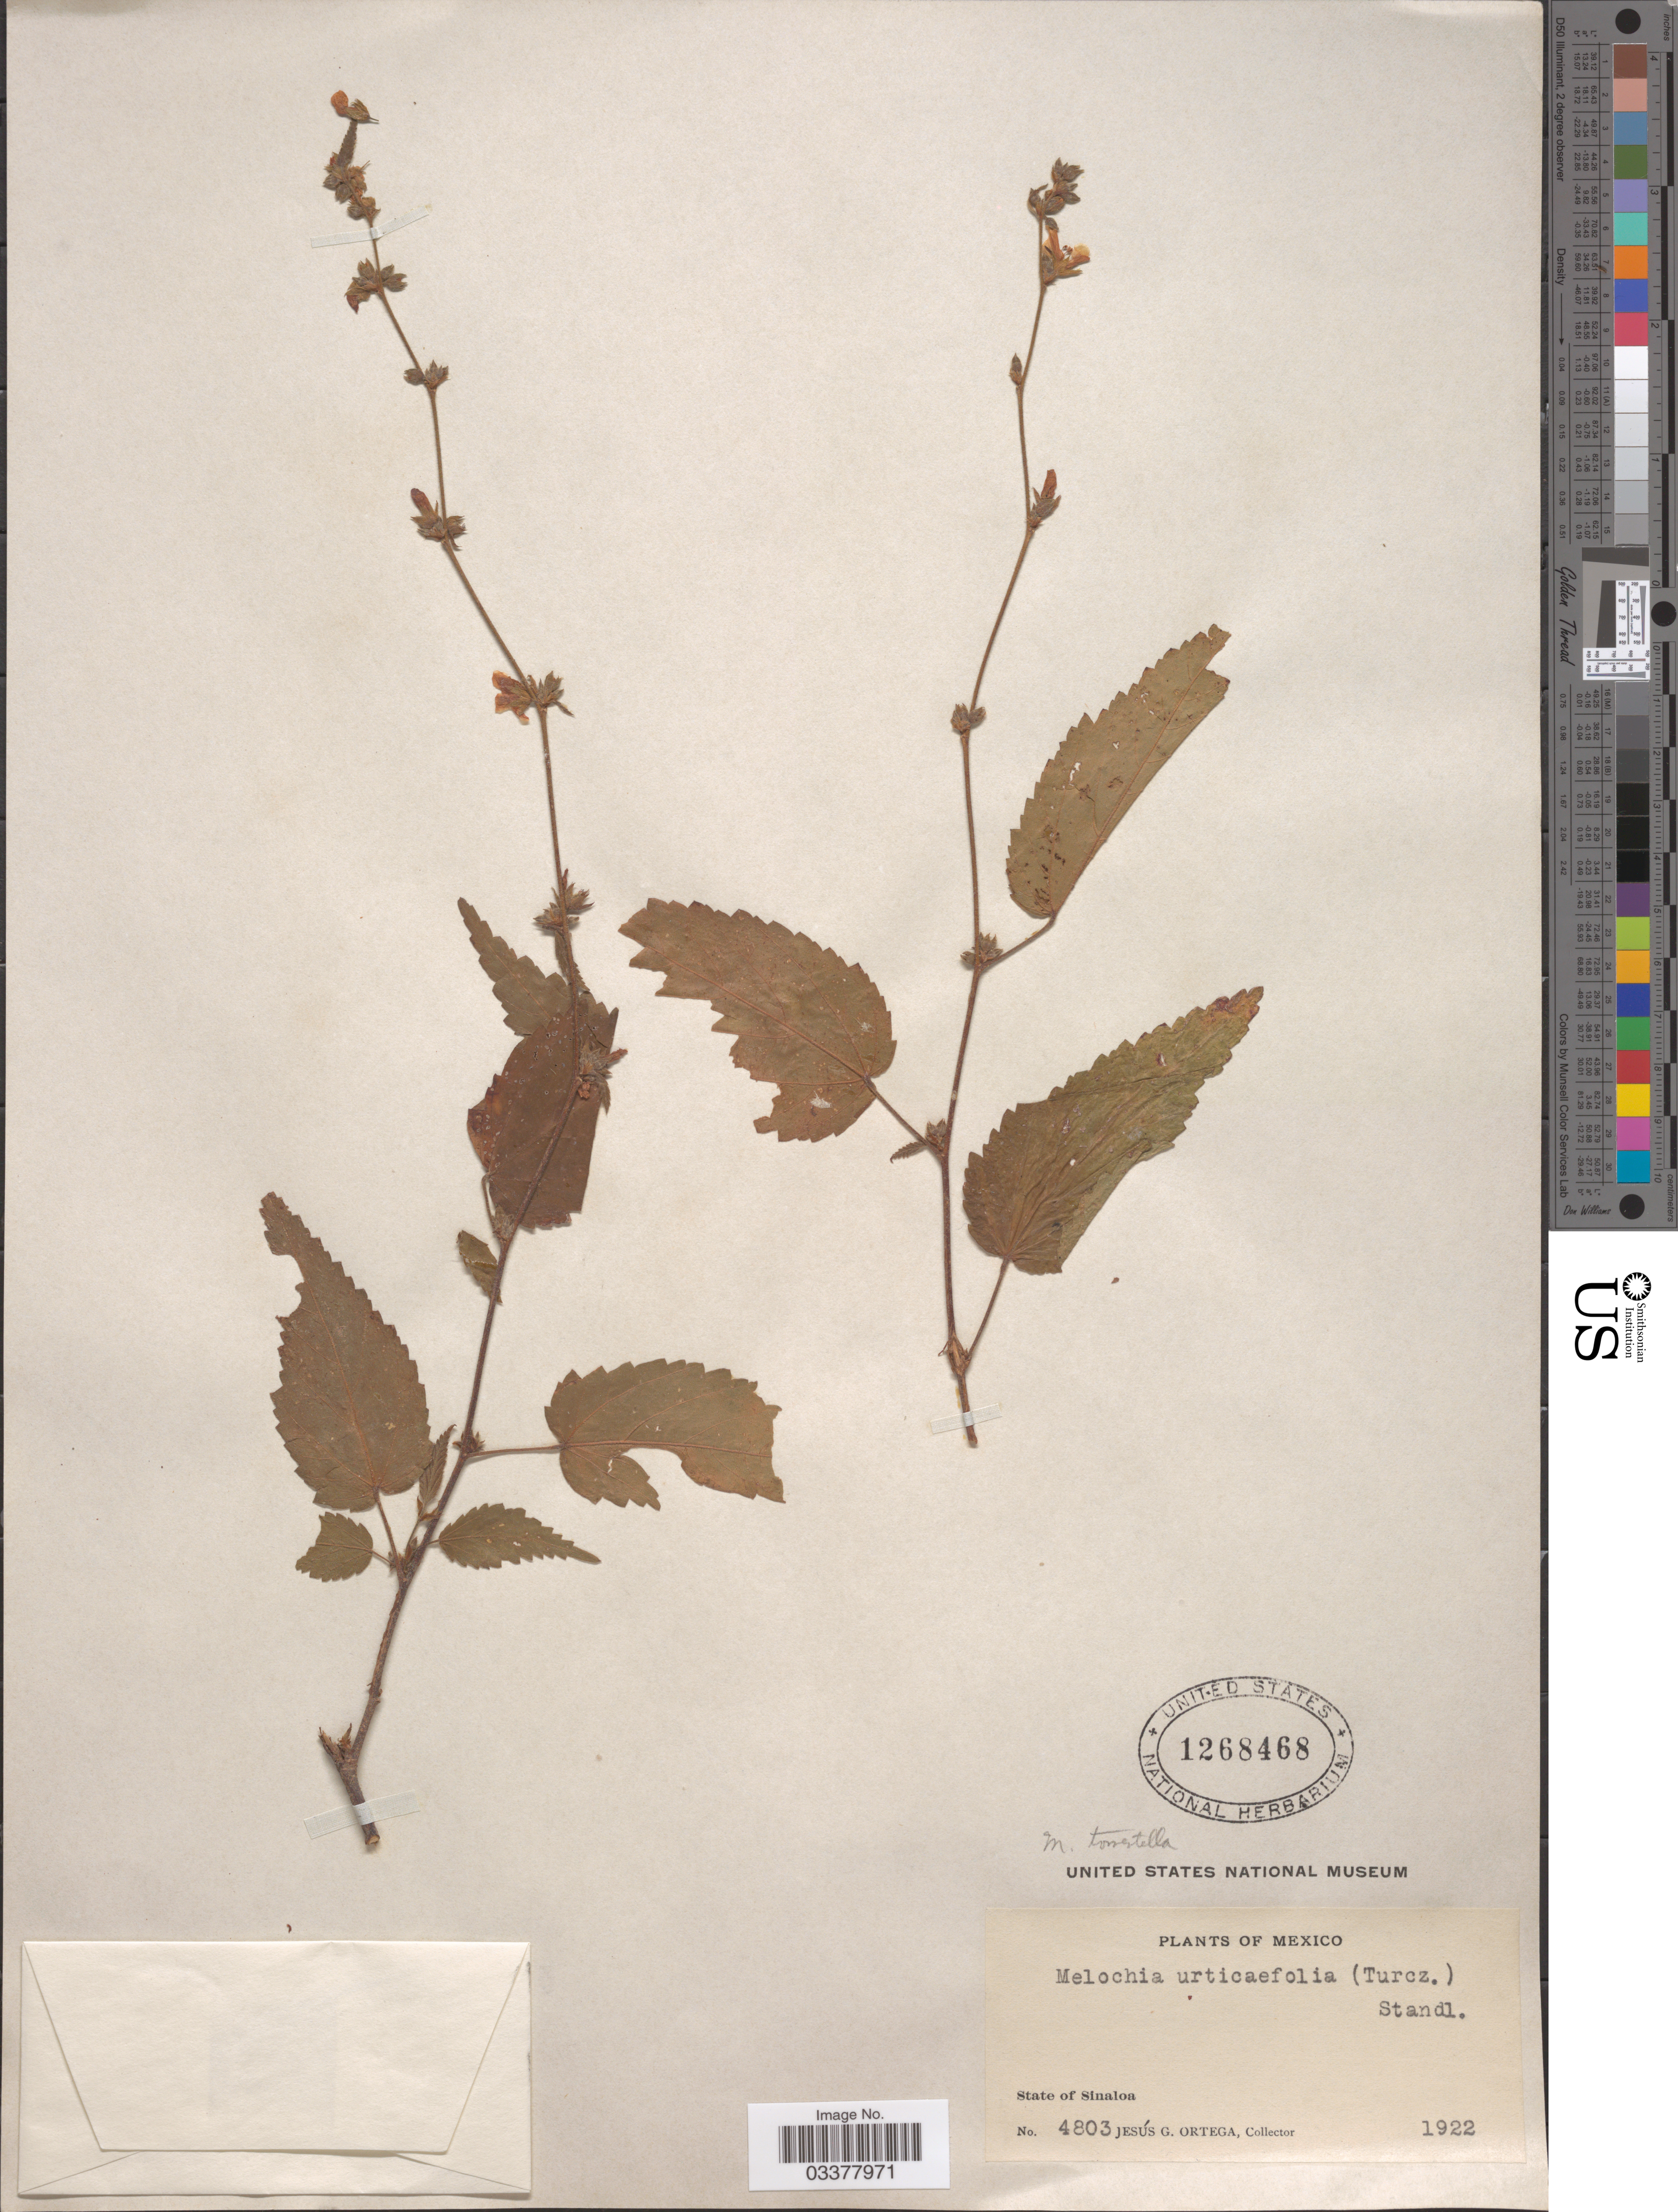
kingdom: Plantae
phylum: Tracheophyta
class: Magnoliopsida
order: Malvales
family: Malvaceae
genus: Melochia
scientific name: Melochia tomentella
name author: (C. Presl) Hemsl.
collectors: J. Ortega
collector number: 4803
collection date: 1922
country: Mexico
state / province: Sinaloa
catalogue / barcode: US 1268468